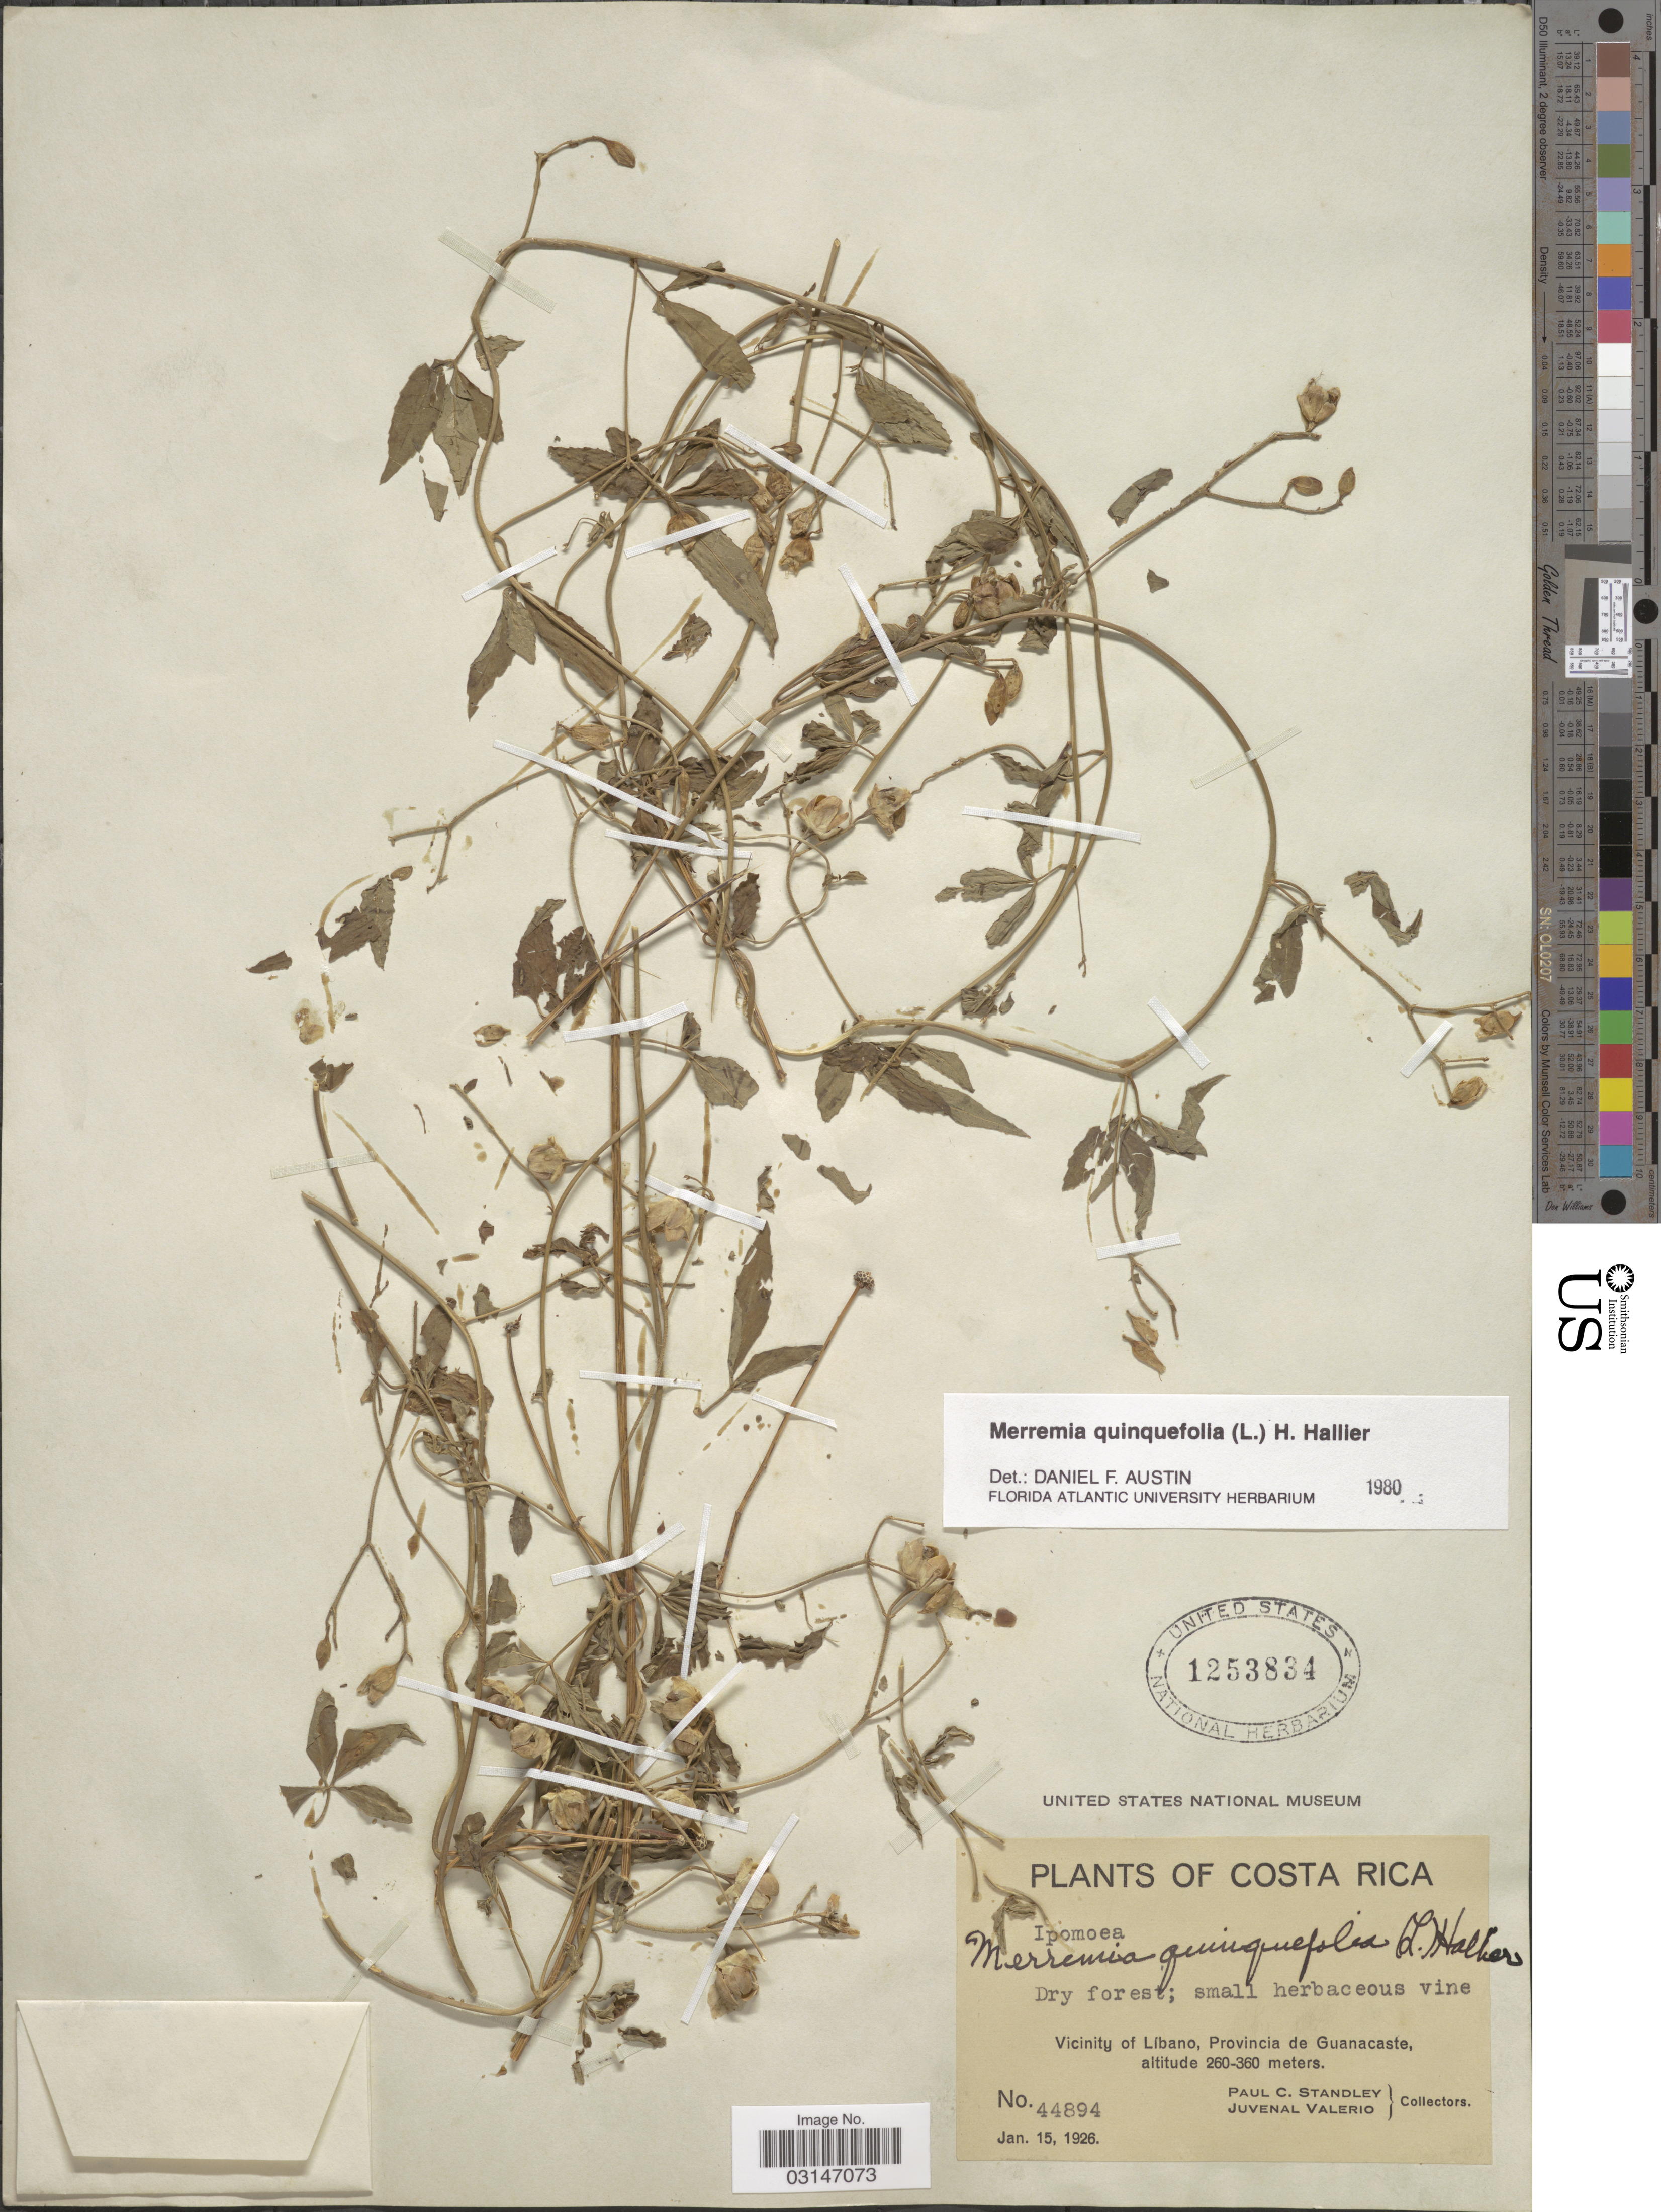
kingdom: Plantae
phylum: Tracheophyta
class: Magnoliopsida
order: Solanales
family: Convolvulaceae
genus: Distimake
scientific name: Distimake quinquefolius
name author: (L.) A. R. Simões & Staples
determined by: Strong, Mark T., (BOT), Smithsonian Institution - National Museum of Natural History (UNITED STATES)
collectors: P. C. Standley & J. Valerio R.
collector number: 44894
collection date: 1926-01-15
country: Costa Rica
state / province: Guanacaste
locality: Vicinity of Libano, Provincia de Guanacaste.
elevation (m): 260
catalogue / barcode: US 1253834